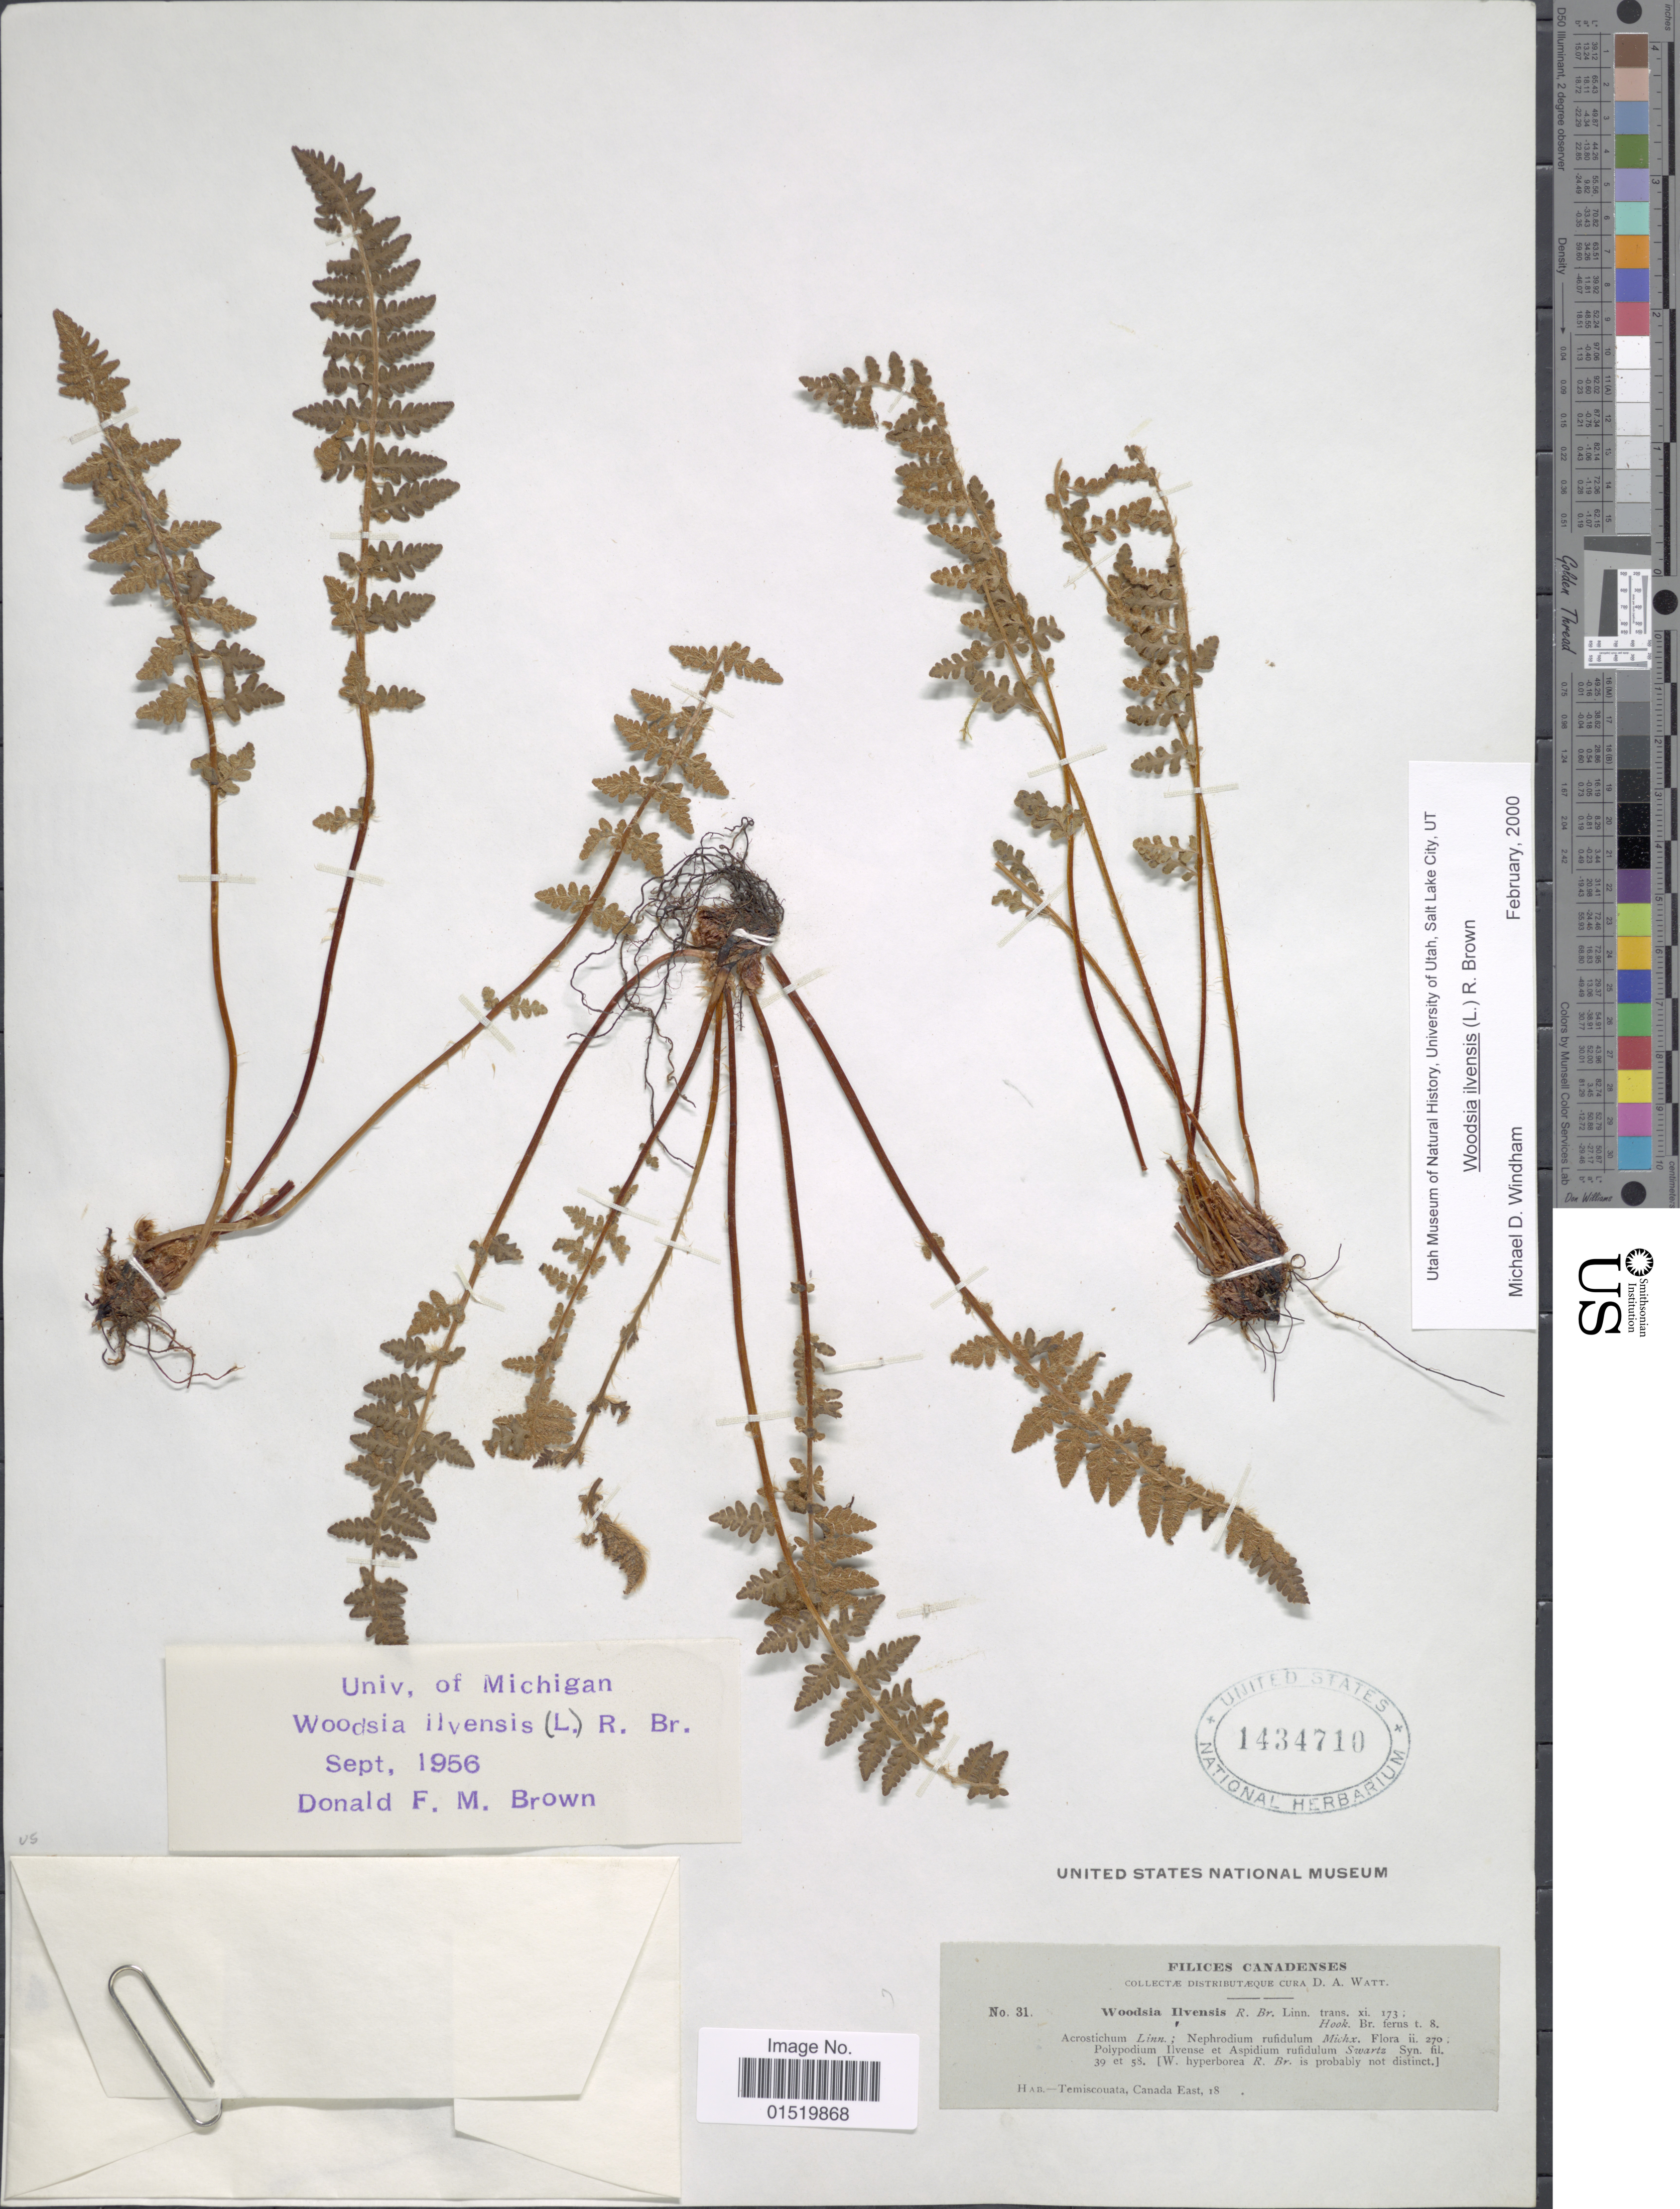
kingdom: Plantae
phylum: Tracheophyta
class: Polypodiopsida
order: Polypodiales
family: Woodsiaceae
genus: Woodsia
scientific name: Woodsia ilvensis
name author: (L.) R. Br.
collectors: D. A. P. Watt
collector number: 31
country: Canada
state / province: Quebec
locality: Temiscouta, canada East, 18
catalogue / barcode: US 1434710